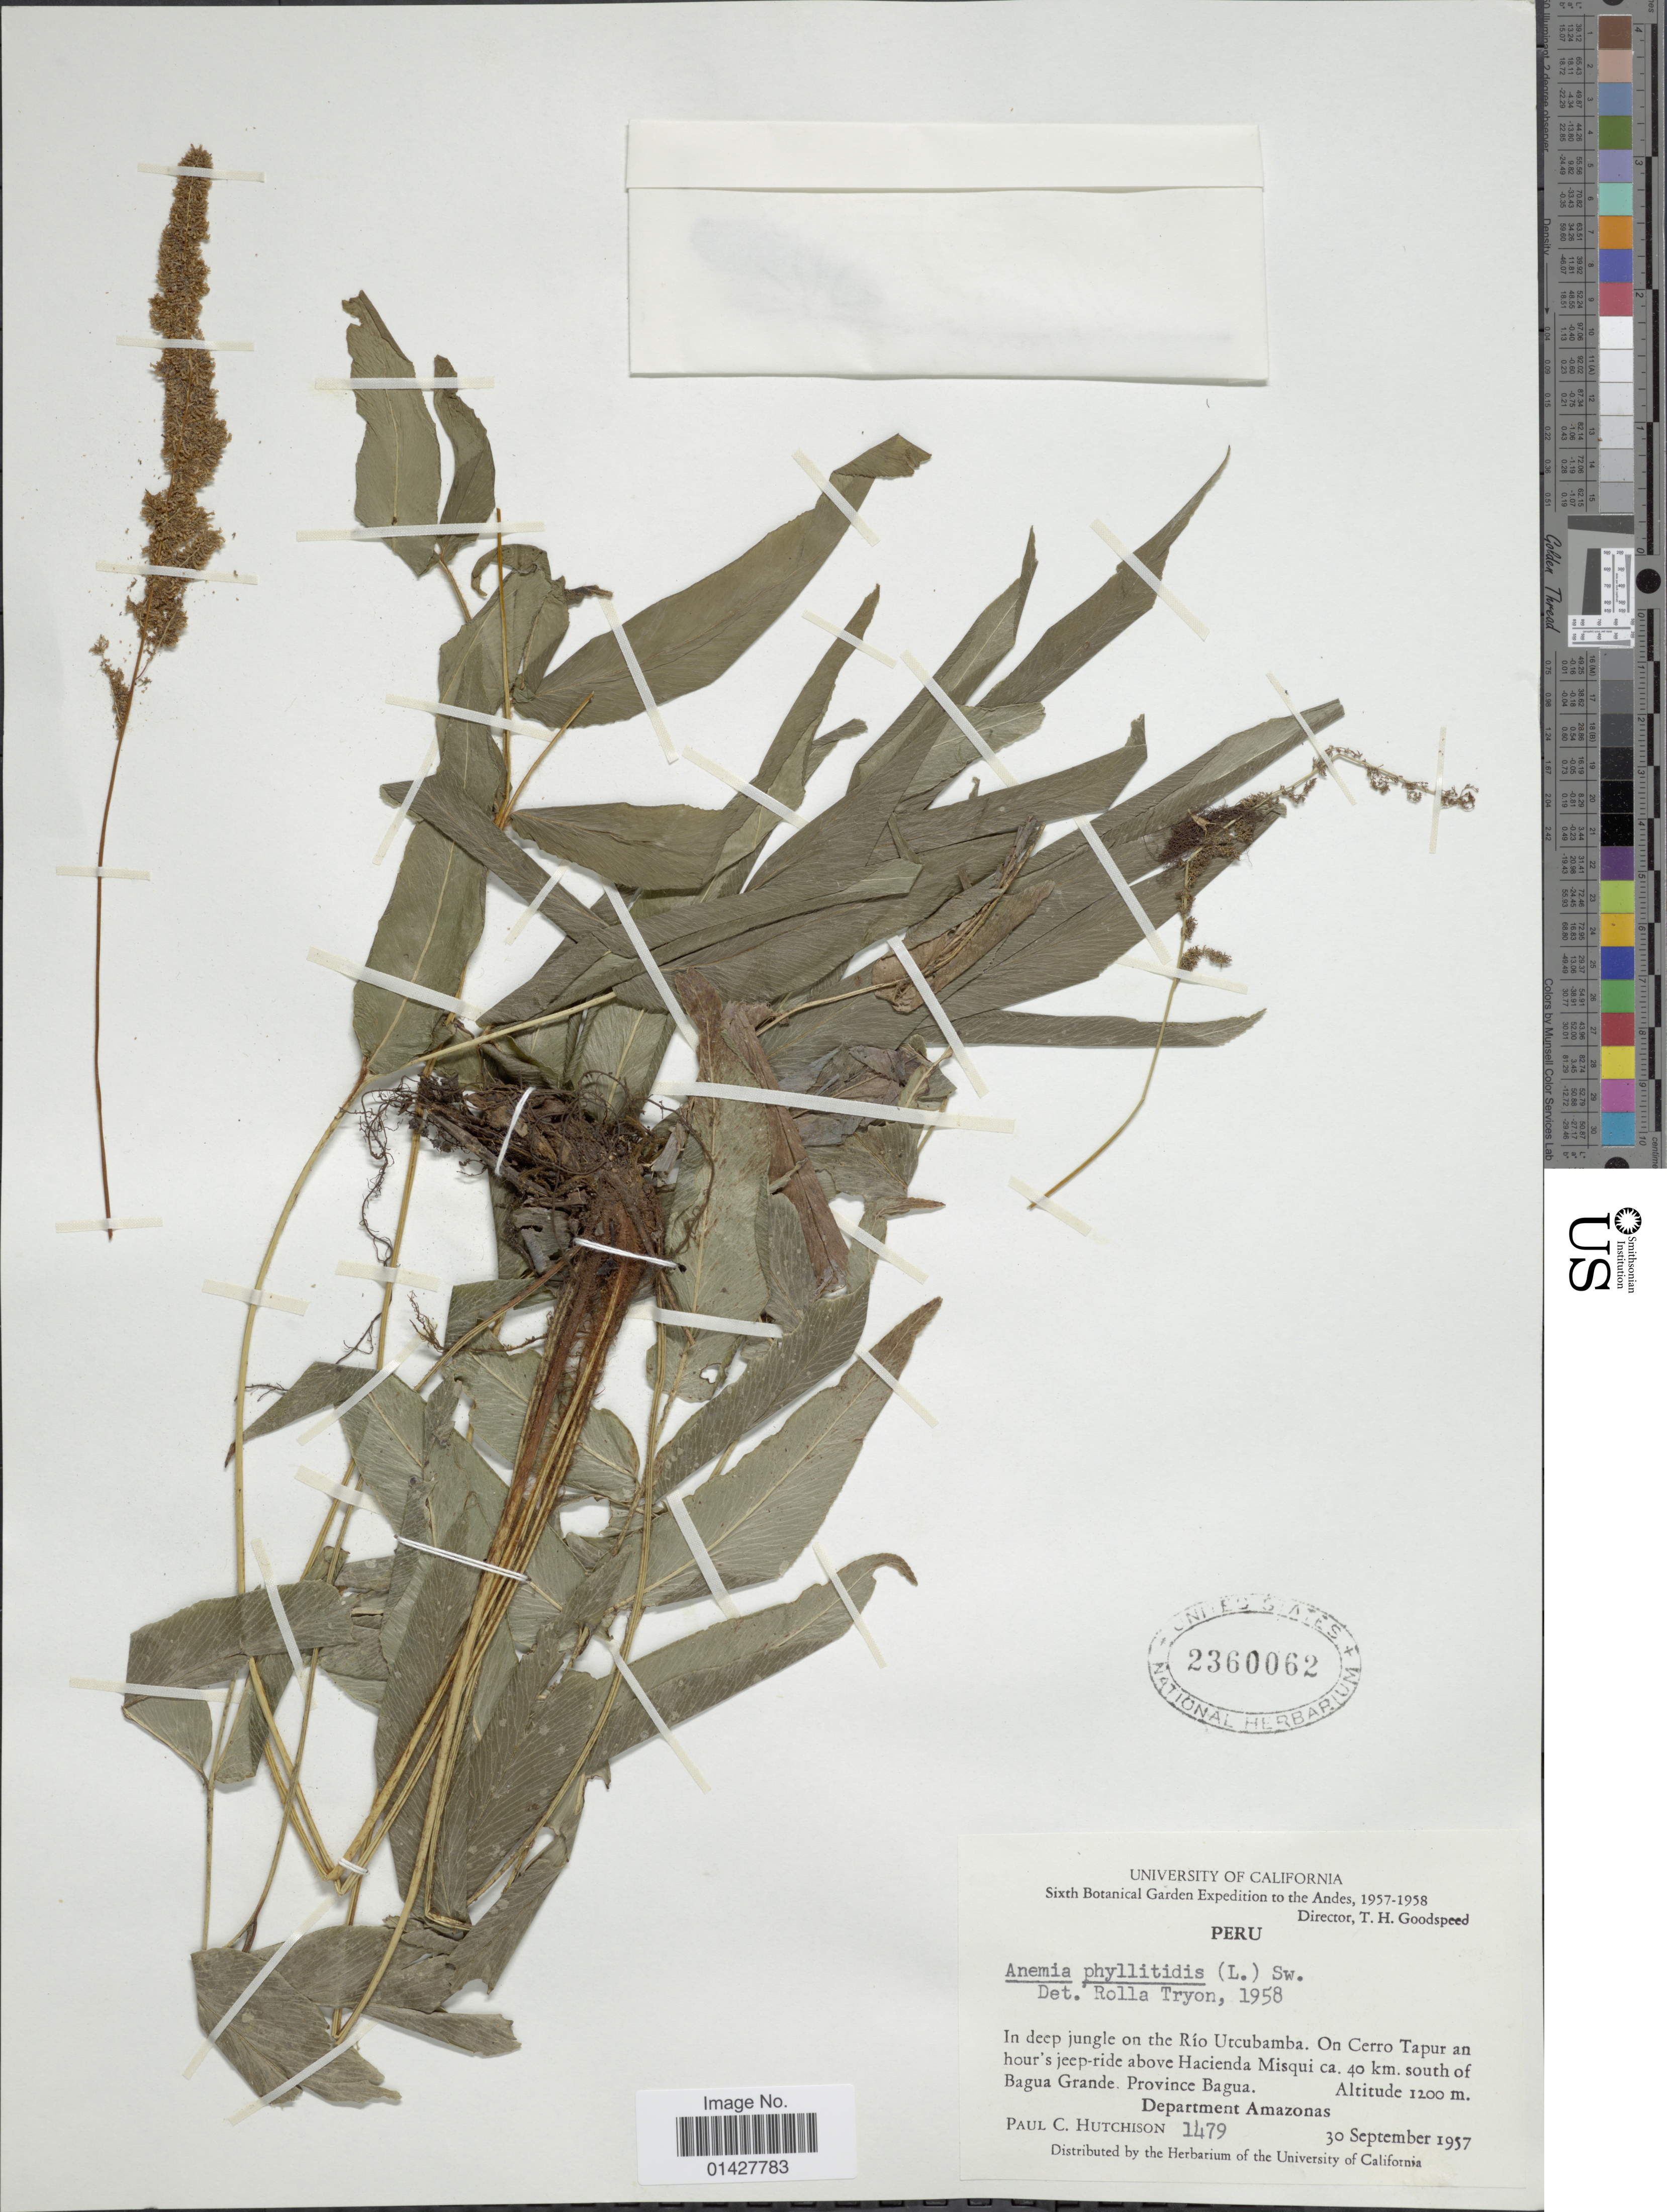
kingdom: Plantae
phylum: Tracheophyta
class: Polypodiopsida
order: Schizaeales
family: Anemiaceae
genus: Anemia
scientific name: Anemia phyllitidis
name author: (L.) Sw.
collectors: P. C. Hutchison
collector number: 1479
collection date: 1957-09-30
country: Peru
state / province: Amazonas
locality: In deep jungle on the Río Utcubamba. On Cerro Tapur an hour's jeep-ride above Hacienda Misqui ca. 40 km south of Bagua Grande. Province Bagua, Department Amazonas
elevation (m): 1200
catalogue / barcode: US 2360062